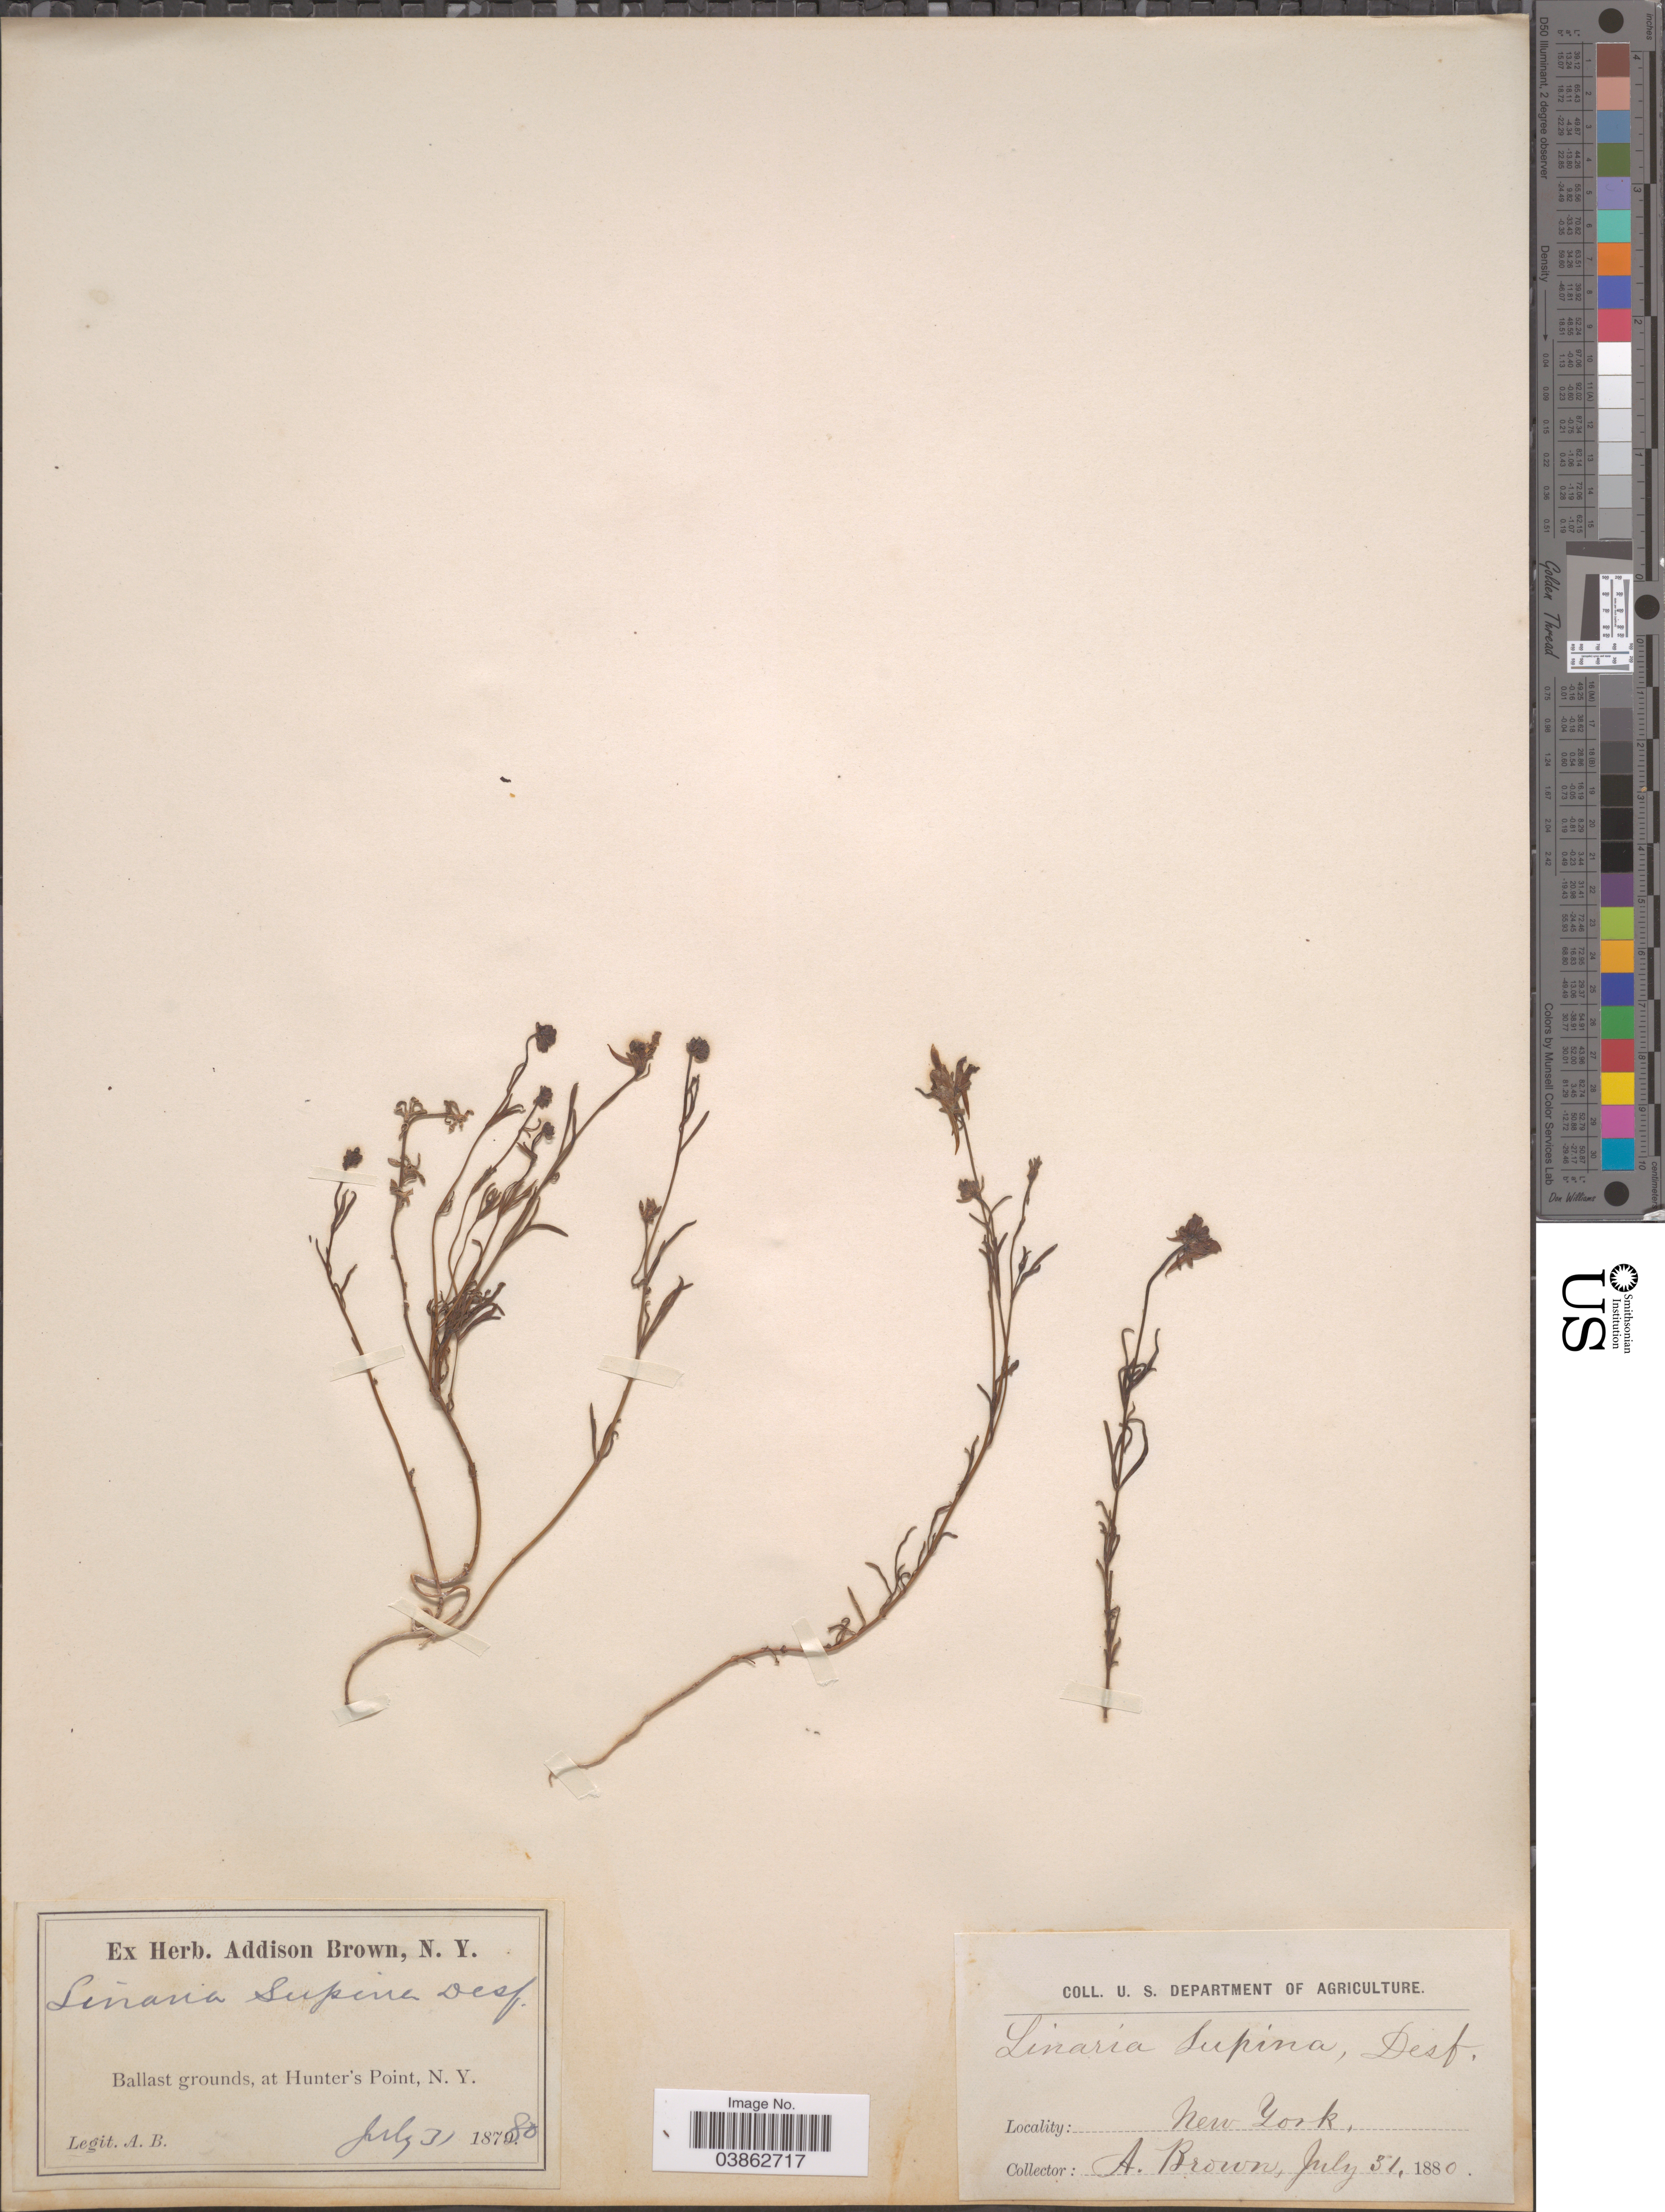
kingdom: Plantae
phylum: Tracheophyta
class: Magnoliopsida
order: Lamiales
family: Plantaginaceae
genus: Linaria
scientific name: Linaria supina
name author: (L.) Chaz.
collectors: A. Brown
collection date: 1880-07-31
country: United States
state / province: New York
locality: Ballast grounds, at Hunter's Point.